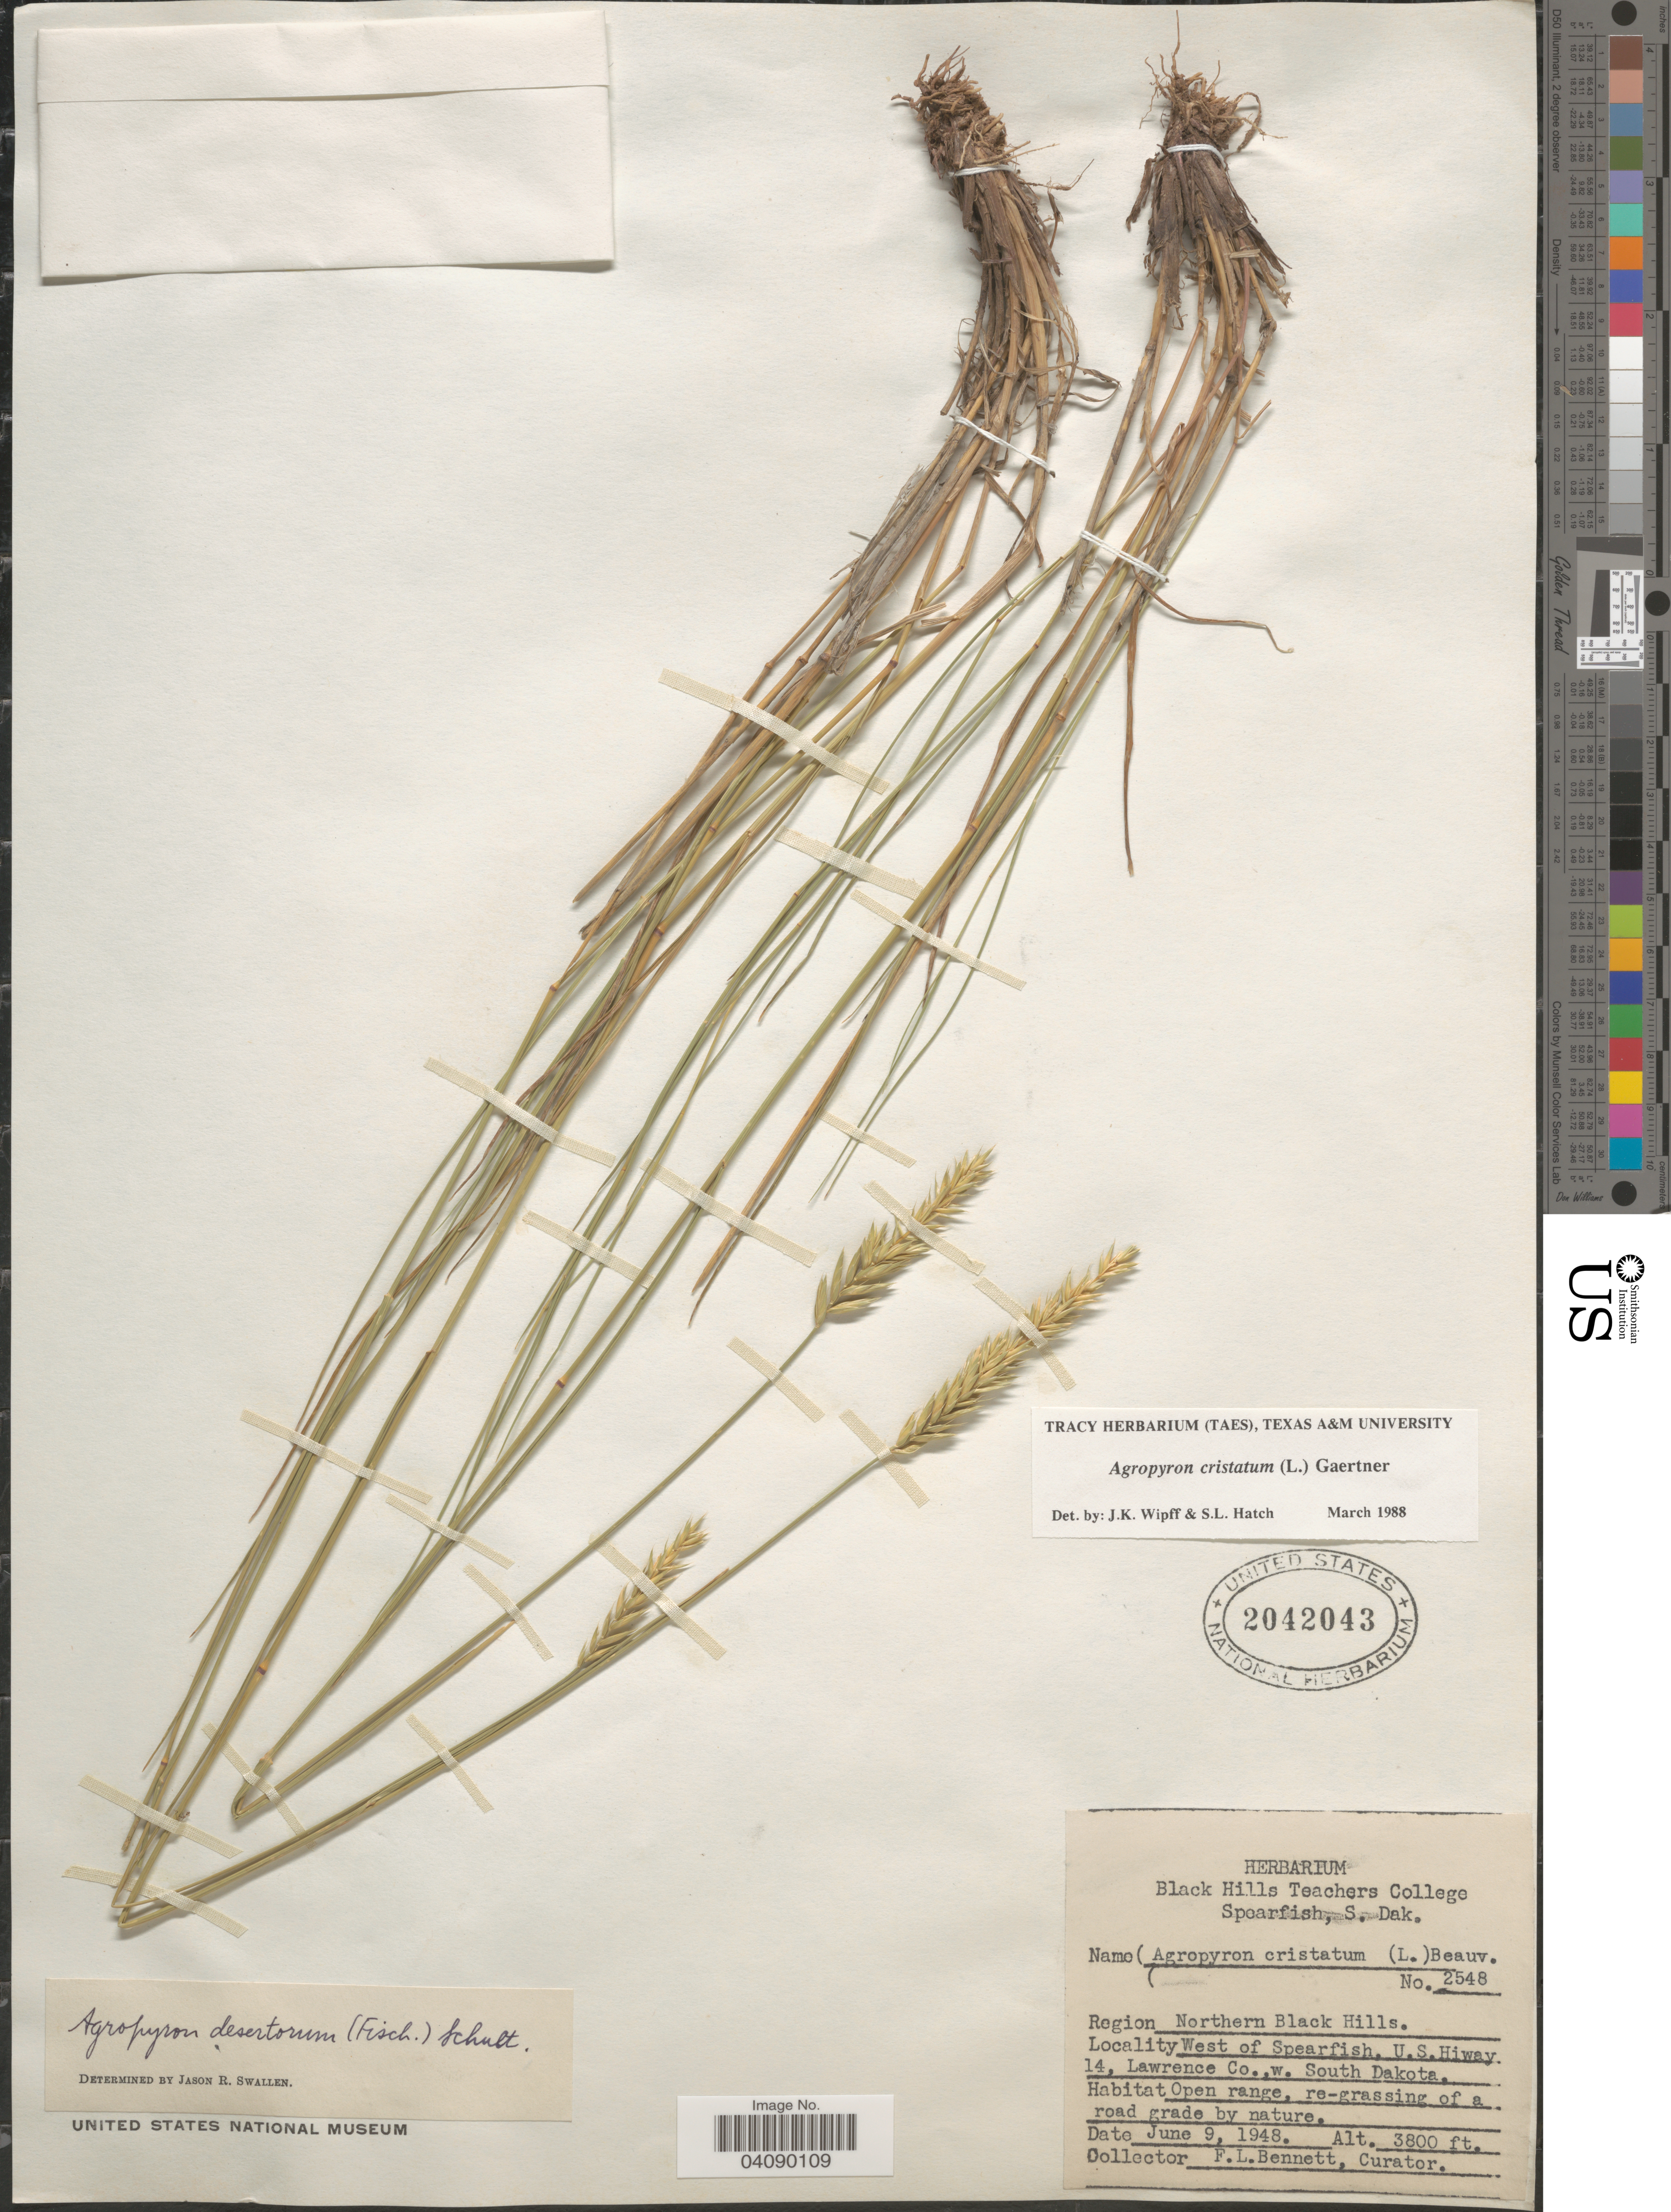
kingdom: Plantae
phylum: Tracheophyta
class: Liliopsida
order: Poales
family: Poaceae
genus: Agropyron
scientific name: Agropyron cristatum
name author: (L.) Gaertn.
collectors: F. Bennett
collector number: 2548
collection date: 1948-06-09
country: United States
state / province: South Dakota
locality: Region Northern Black Hills. West of Spearfish, U.S. Hiway. 14, Lawrence Co., w. South Dakota. Open range, re-grassing of a road grade by nature.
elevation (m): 1158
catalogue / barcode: US 2042043